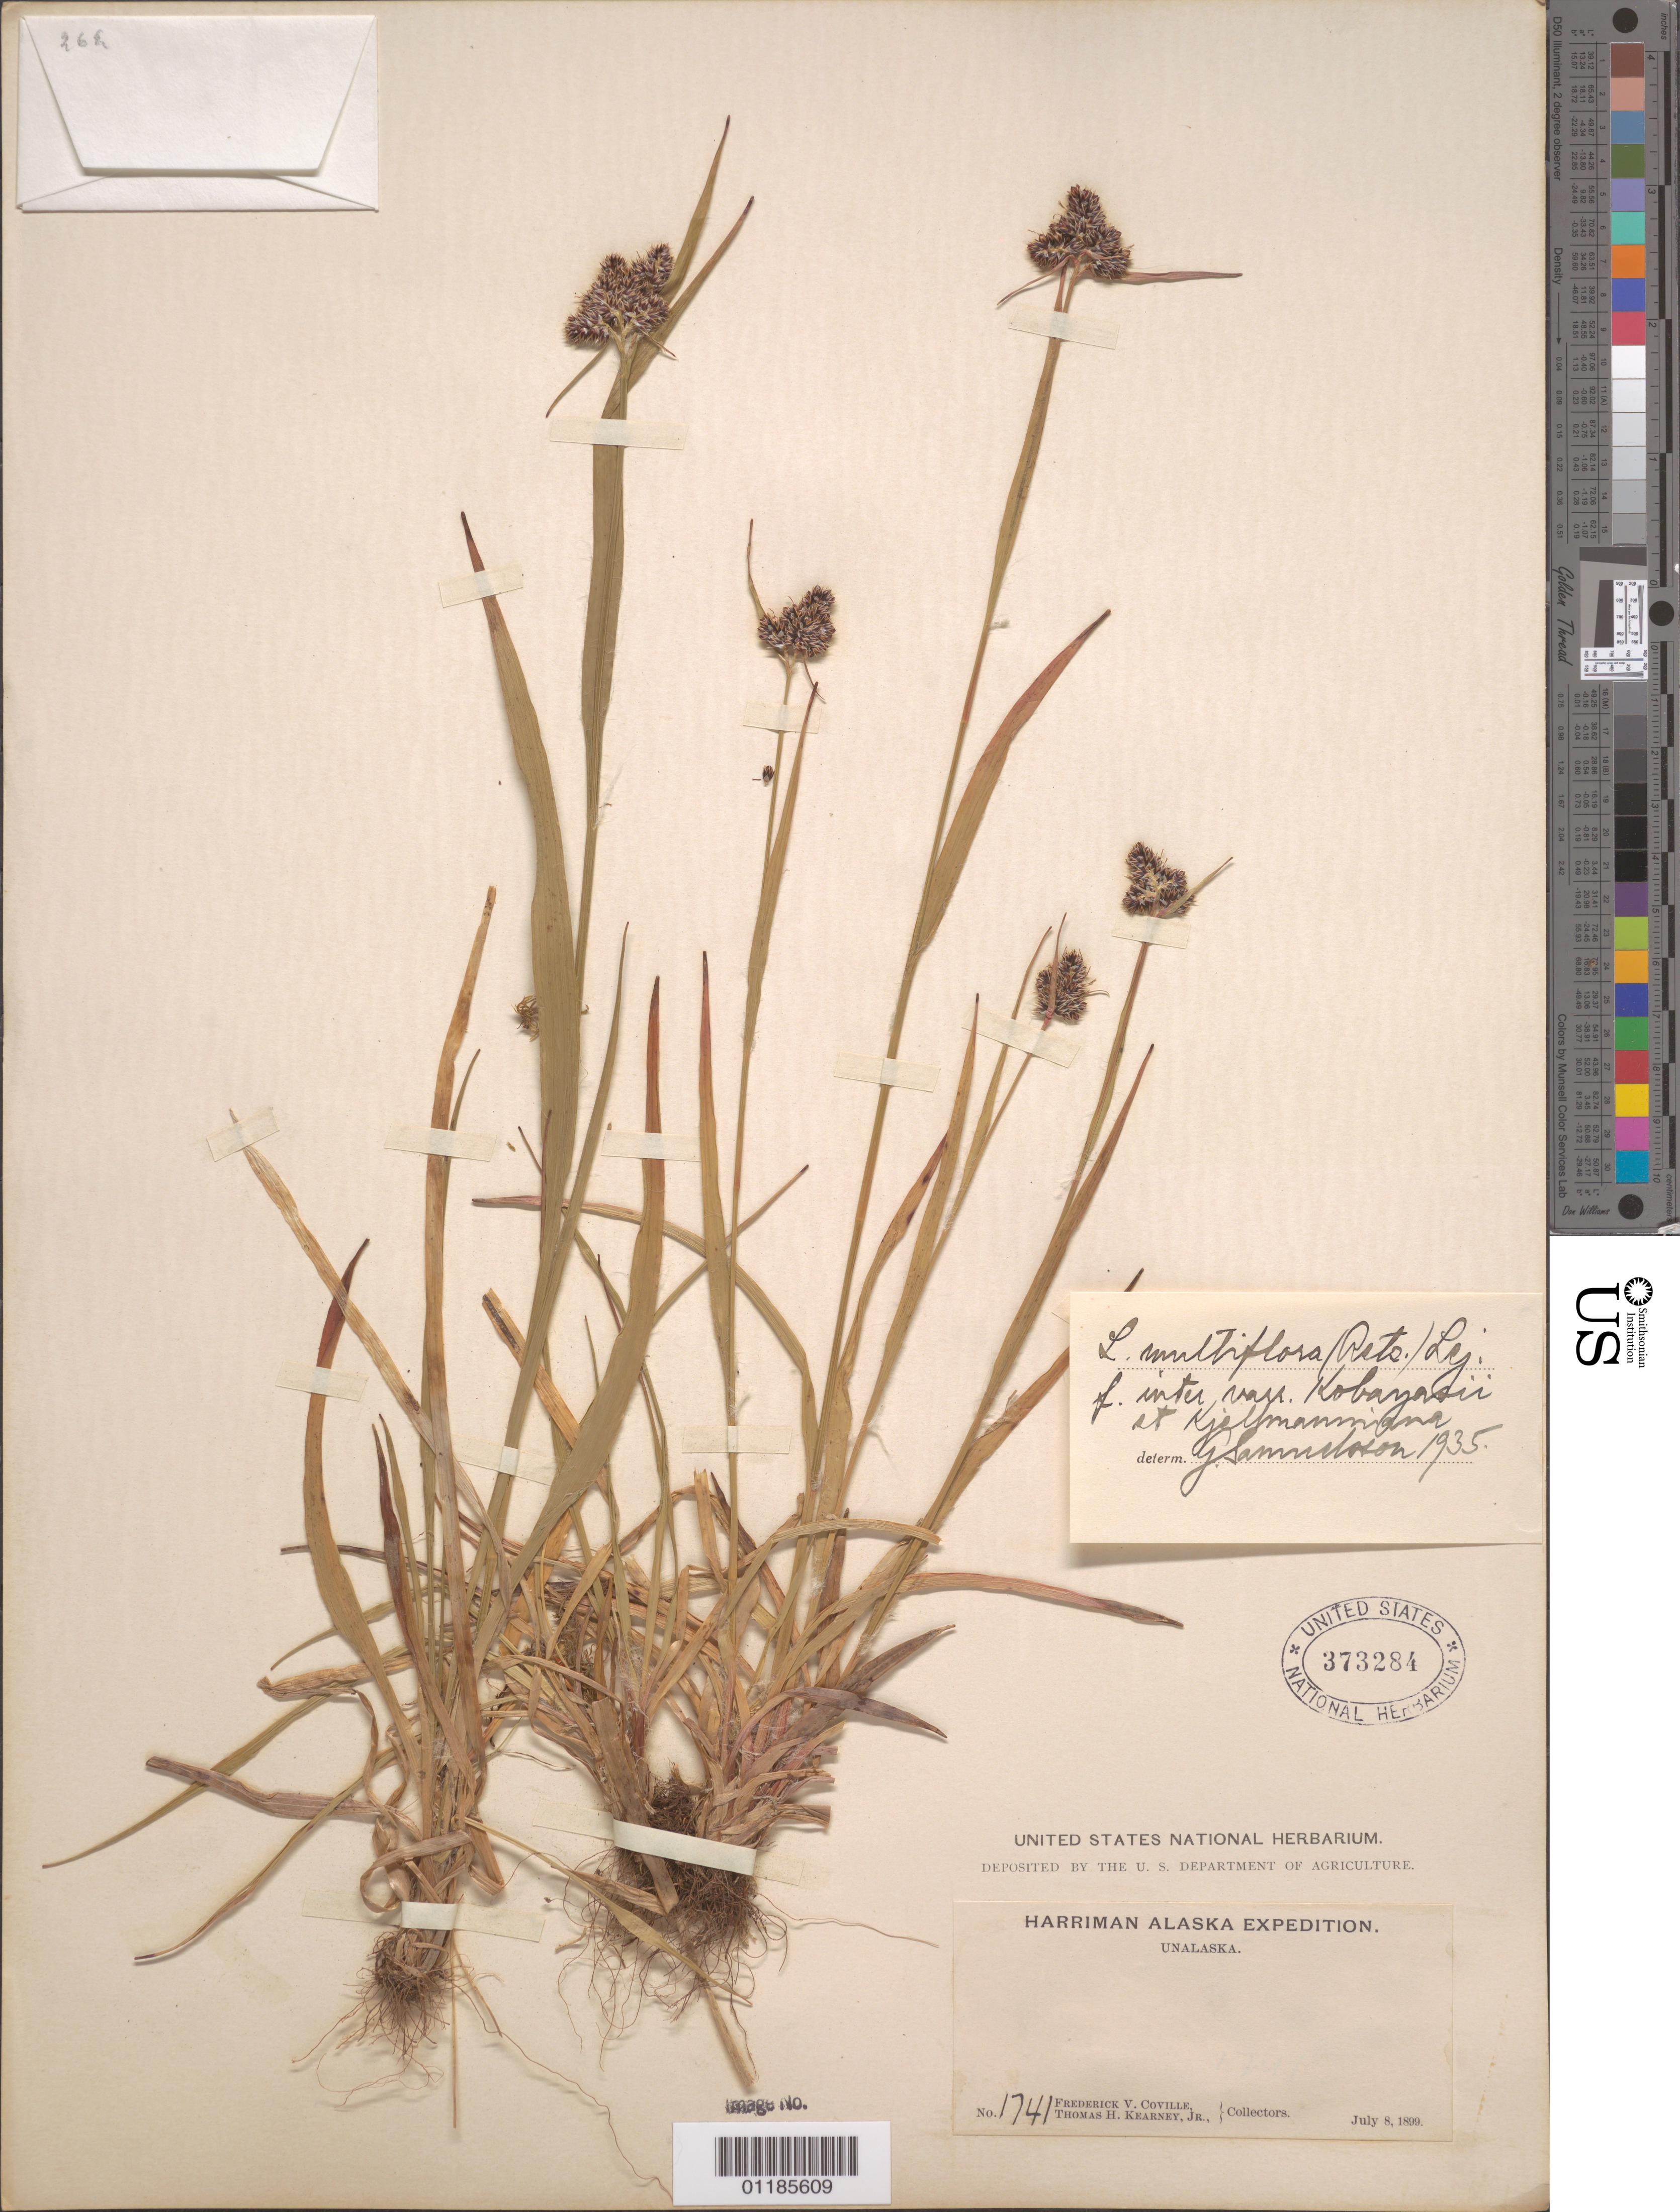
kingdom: Plantae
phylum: Tracheophyta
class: Liliopsida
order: Poales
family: Juncaceae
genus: Luzula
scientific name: Luzula multiflora var. kobayasii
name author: (Satake) Sam.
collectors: F. V. Coville & T. H. Kearney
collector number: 1741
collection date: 1899-07-08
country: United States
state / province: Alaska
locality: Unalaska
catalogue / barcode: US 373284